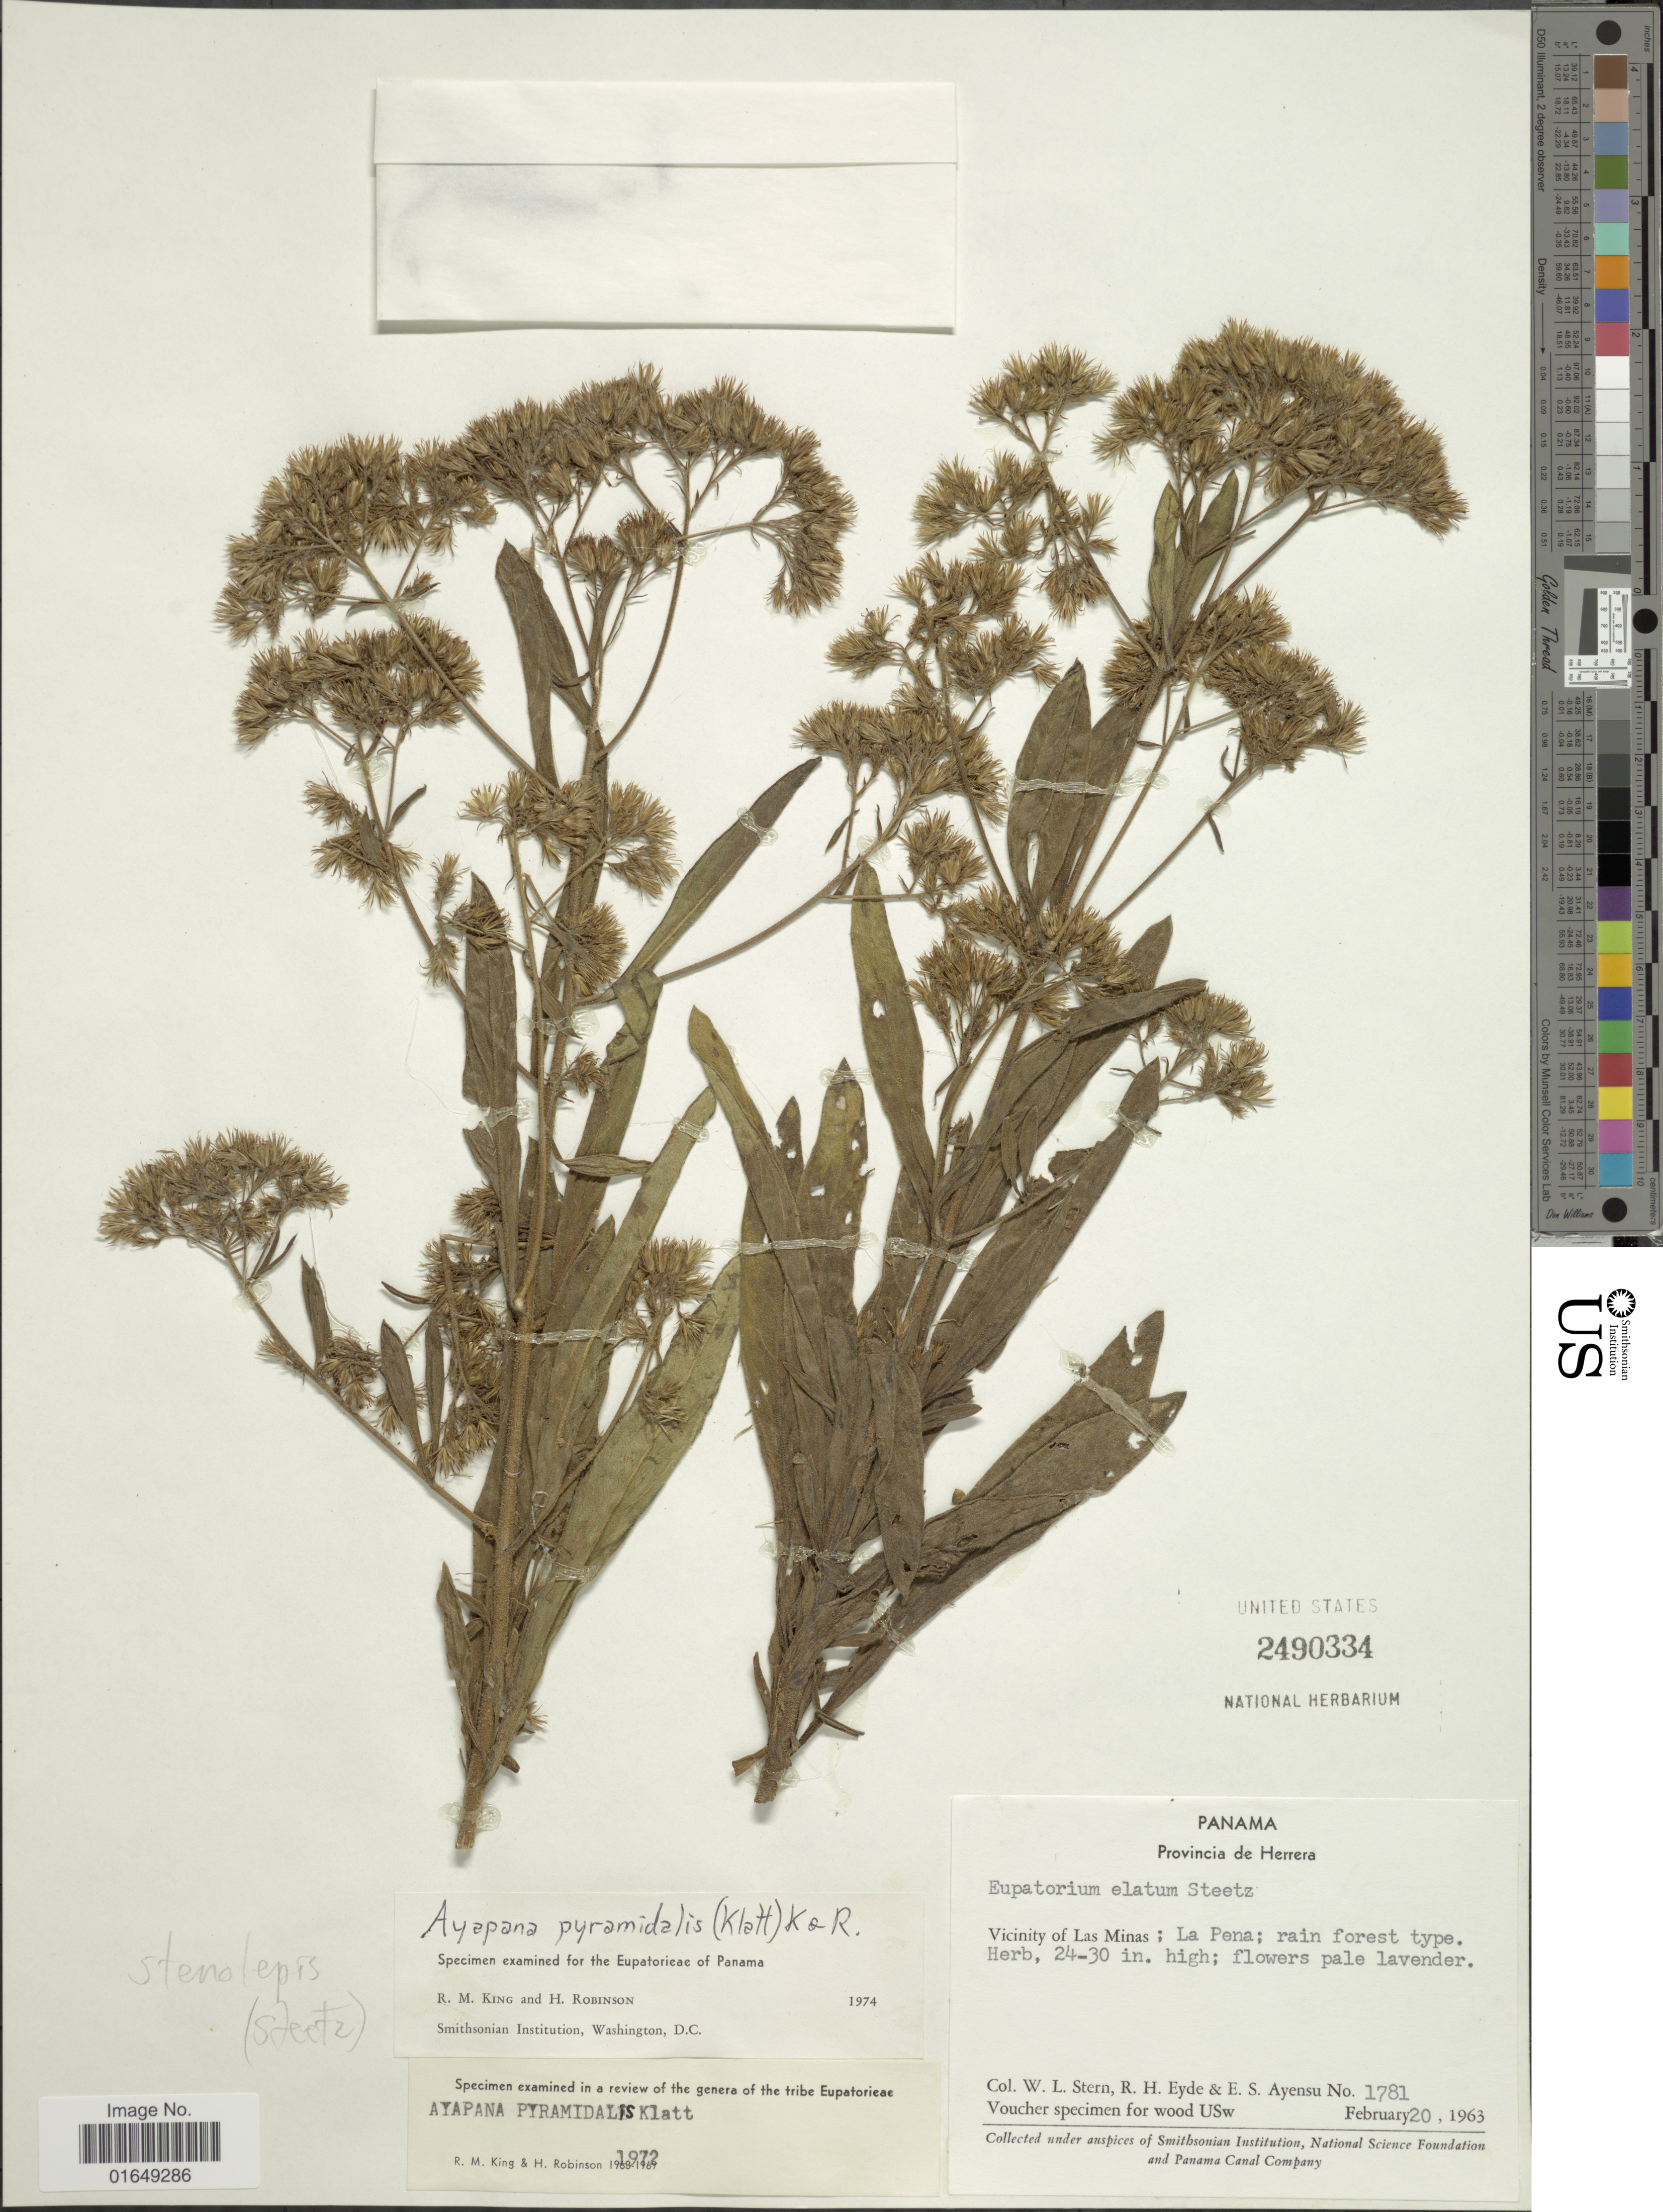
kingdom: Plantae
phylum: Tracheophyta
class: Magnoliopsida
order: Asterales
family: Asteraceae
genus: Ayapana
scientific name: Ayapana stenolepis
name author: (Steetz) R.M. King & H. Rob.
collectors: W. L. Stern, R. H. Eyde & E. S. Ayensu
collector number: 1781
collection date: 1963-02-20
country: Panama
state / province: Herrera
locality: Vicinity of Las Minas; La Pena; rain forest type.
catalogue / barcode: US 2490334